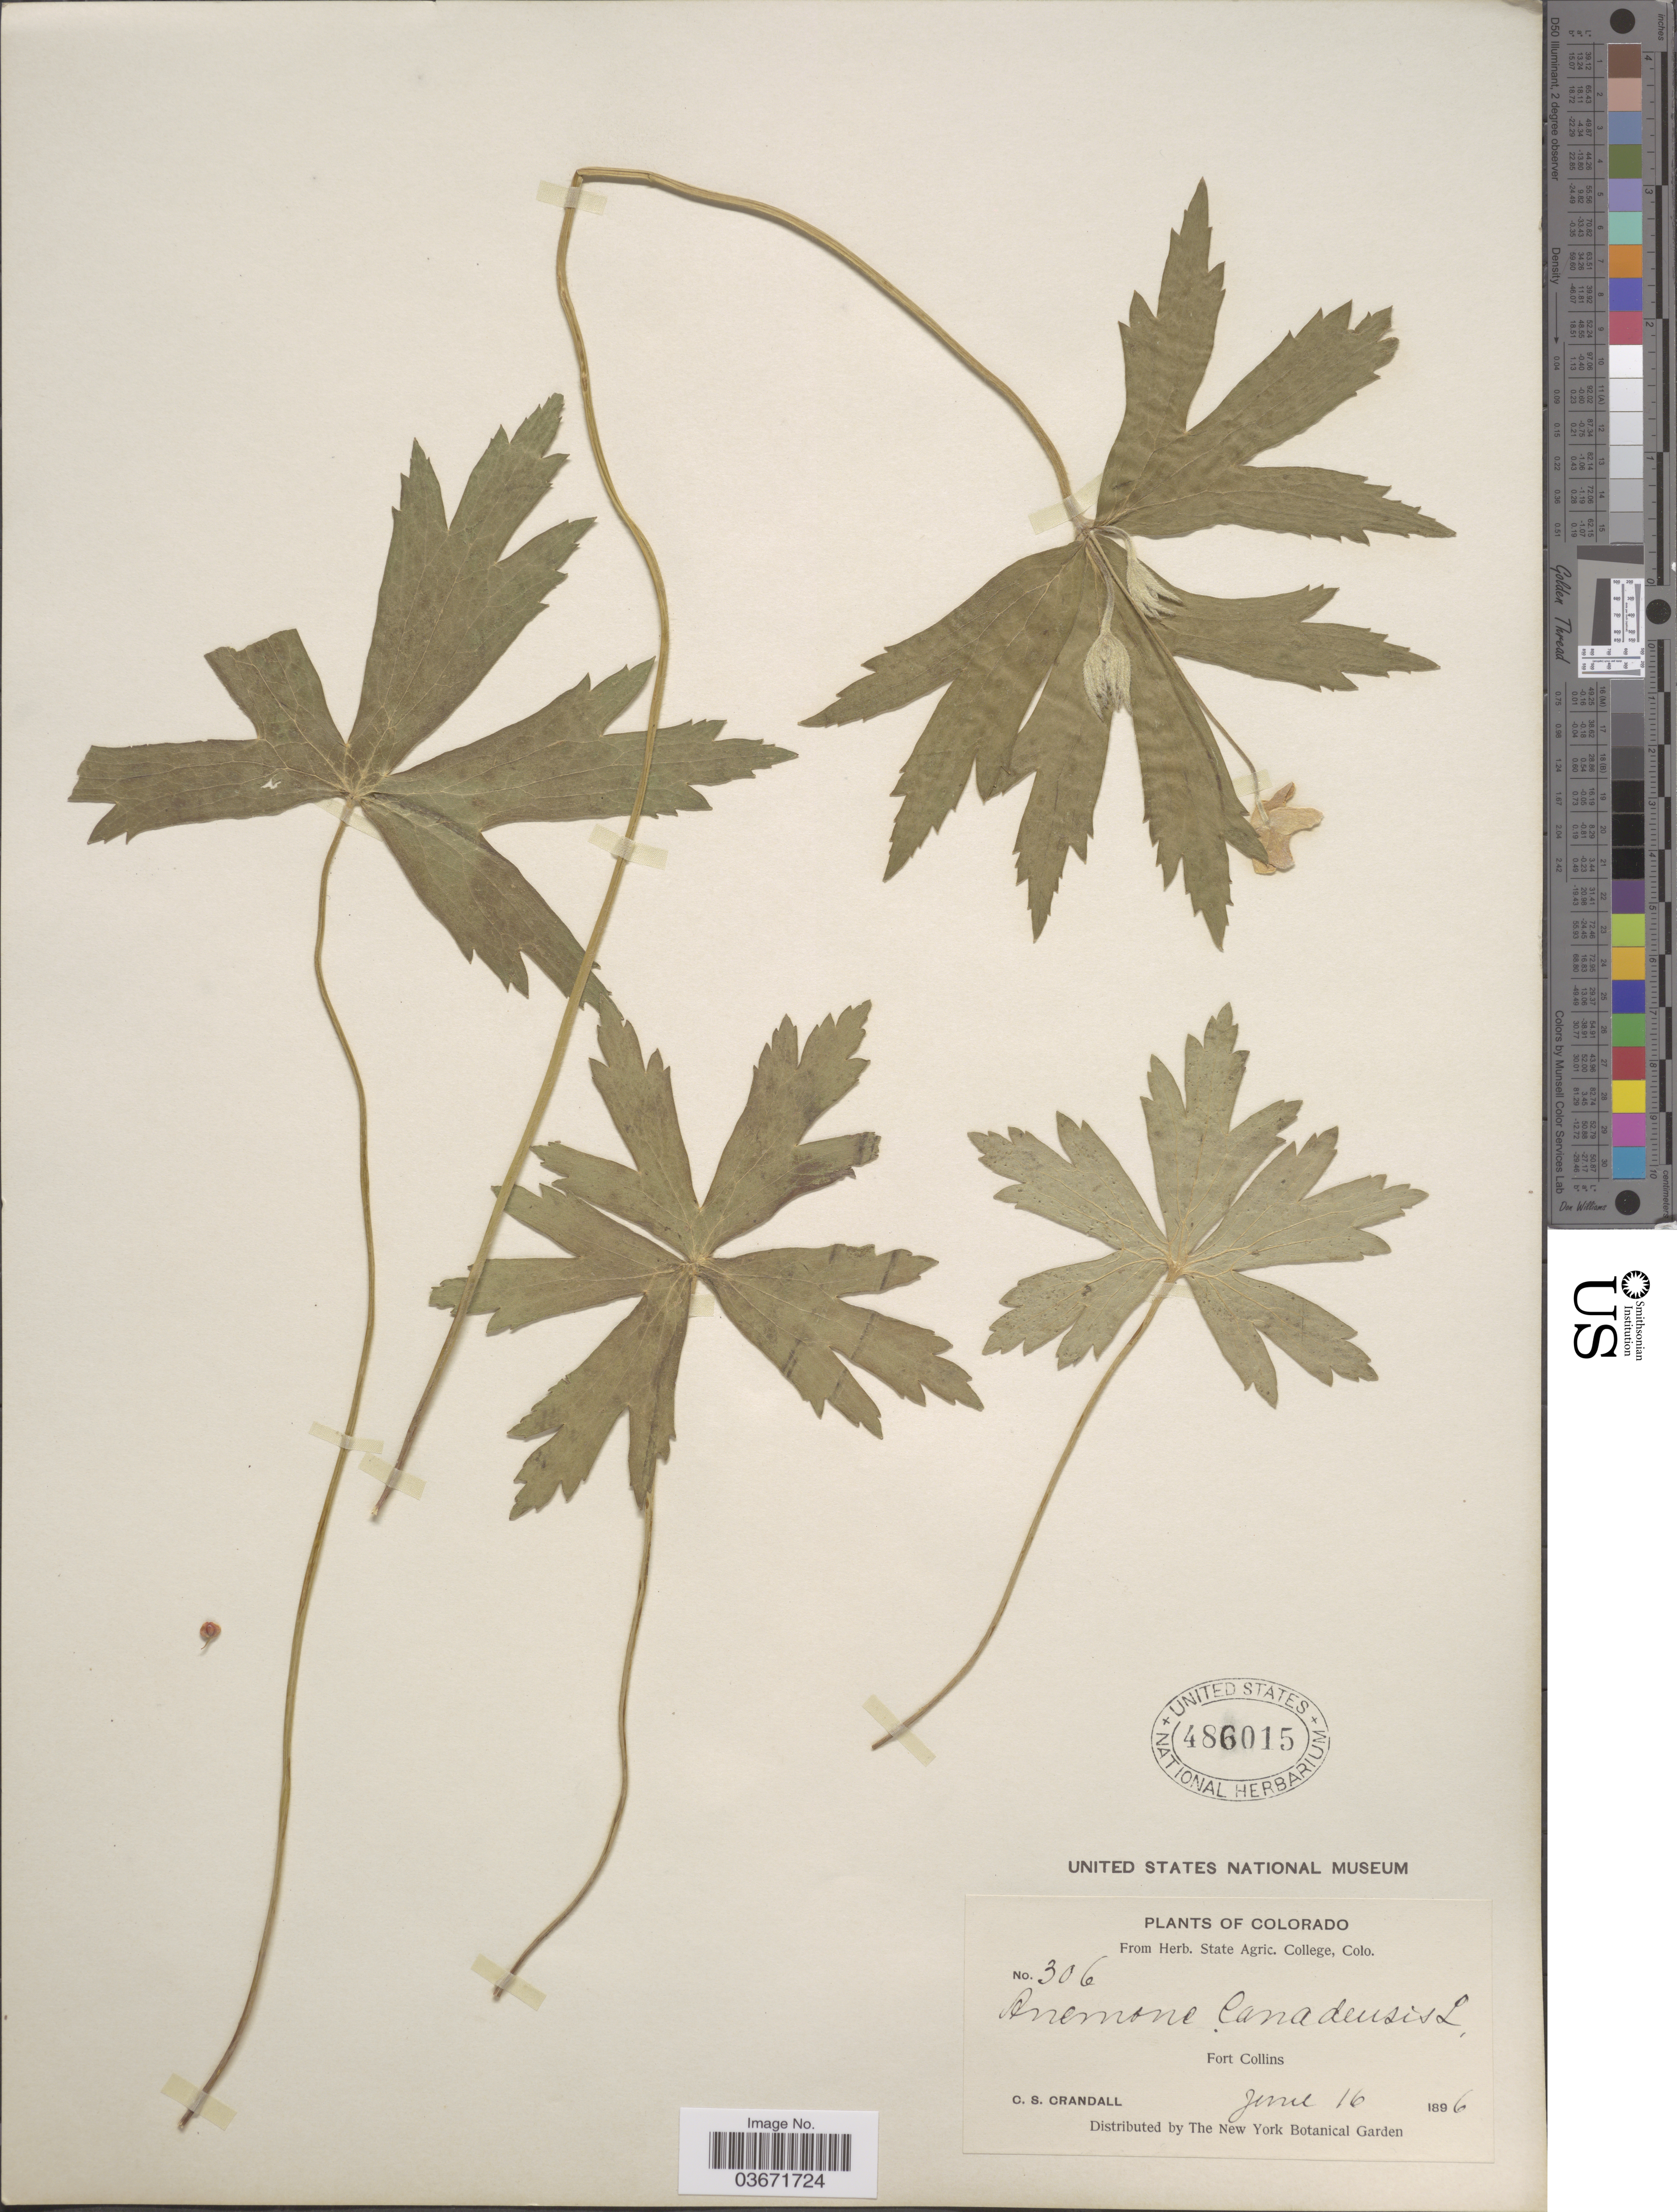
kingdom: Plantae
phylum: Tracheophyta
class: Magnoliopsida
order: Ranunculales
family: Ranunculaceae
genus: Anemone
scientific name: Anemone canadensis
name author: L.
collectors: C. Crandall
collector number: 306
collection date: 1896-06-16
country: United States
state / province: Colorado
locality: Fort Collins.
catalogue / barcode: US 486015